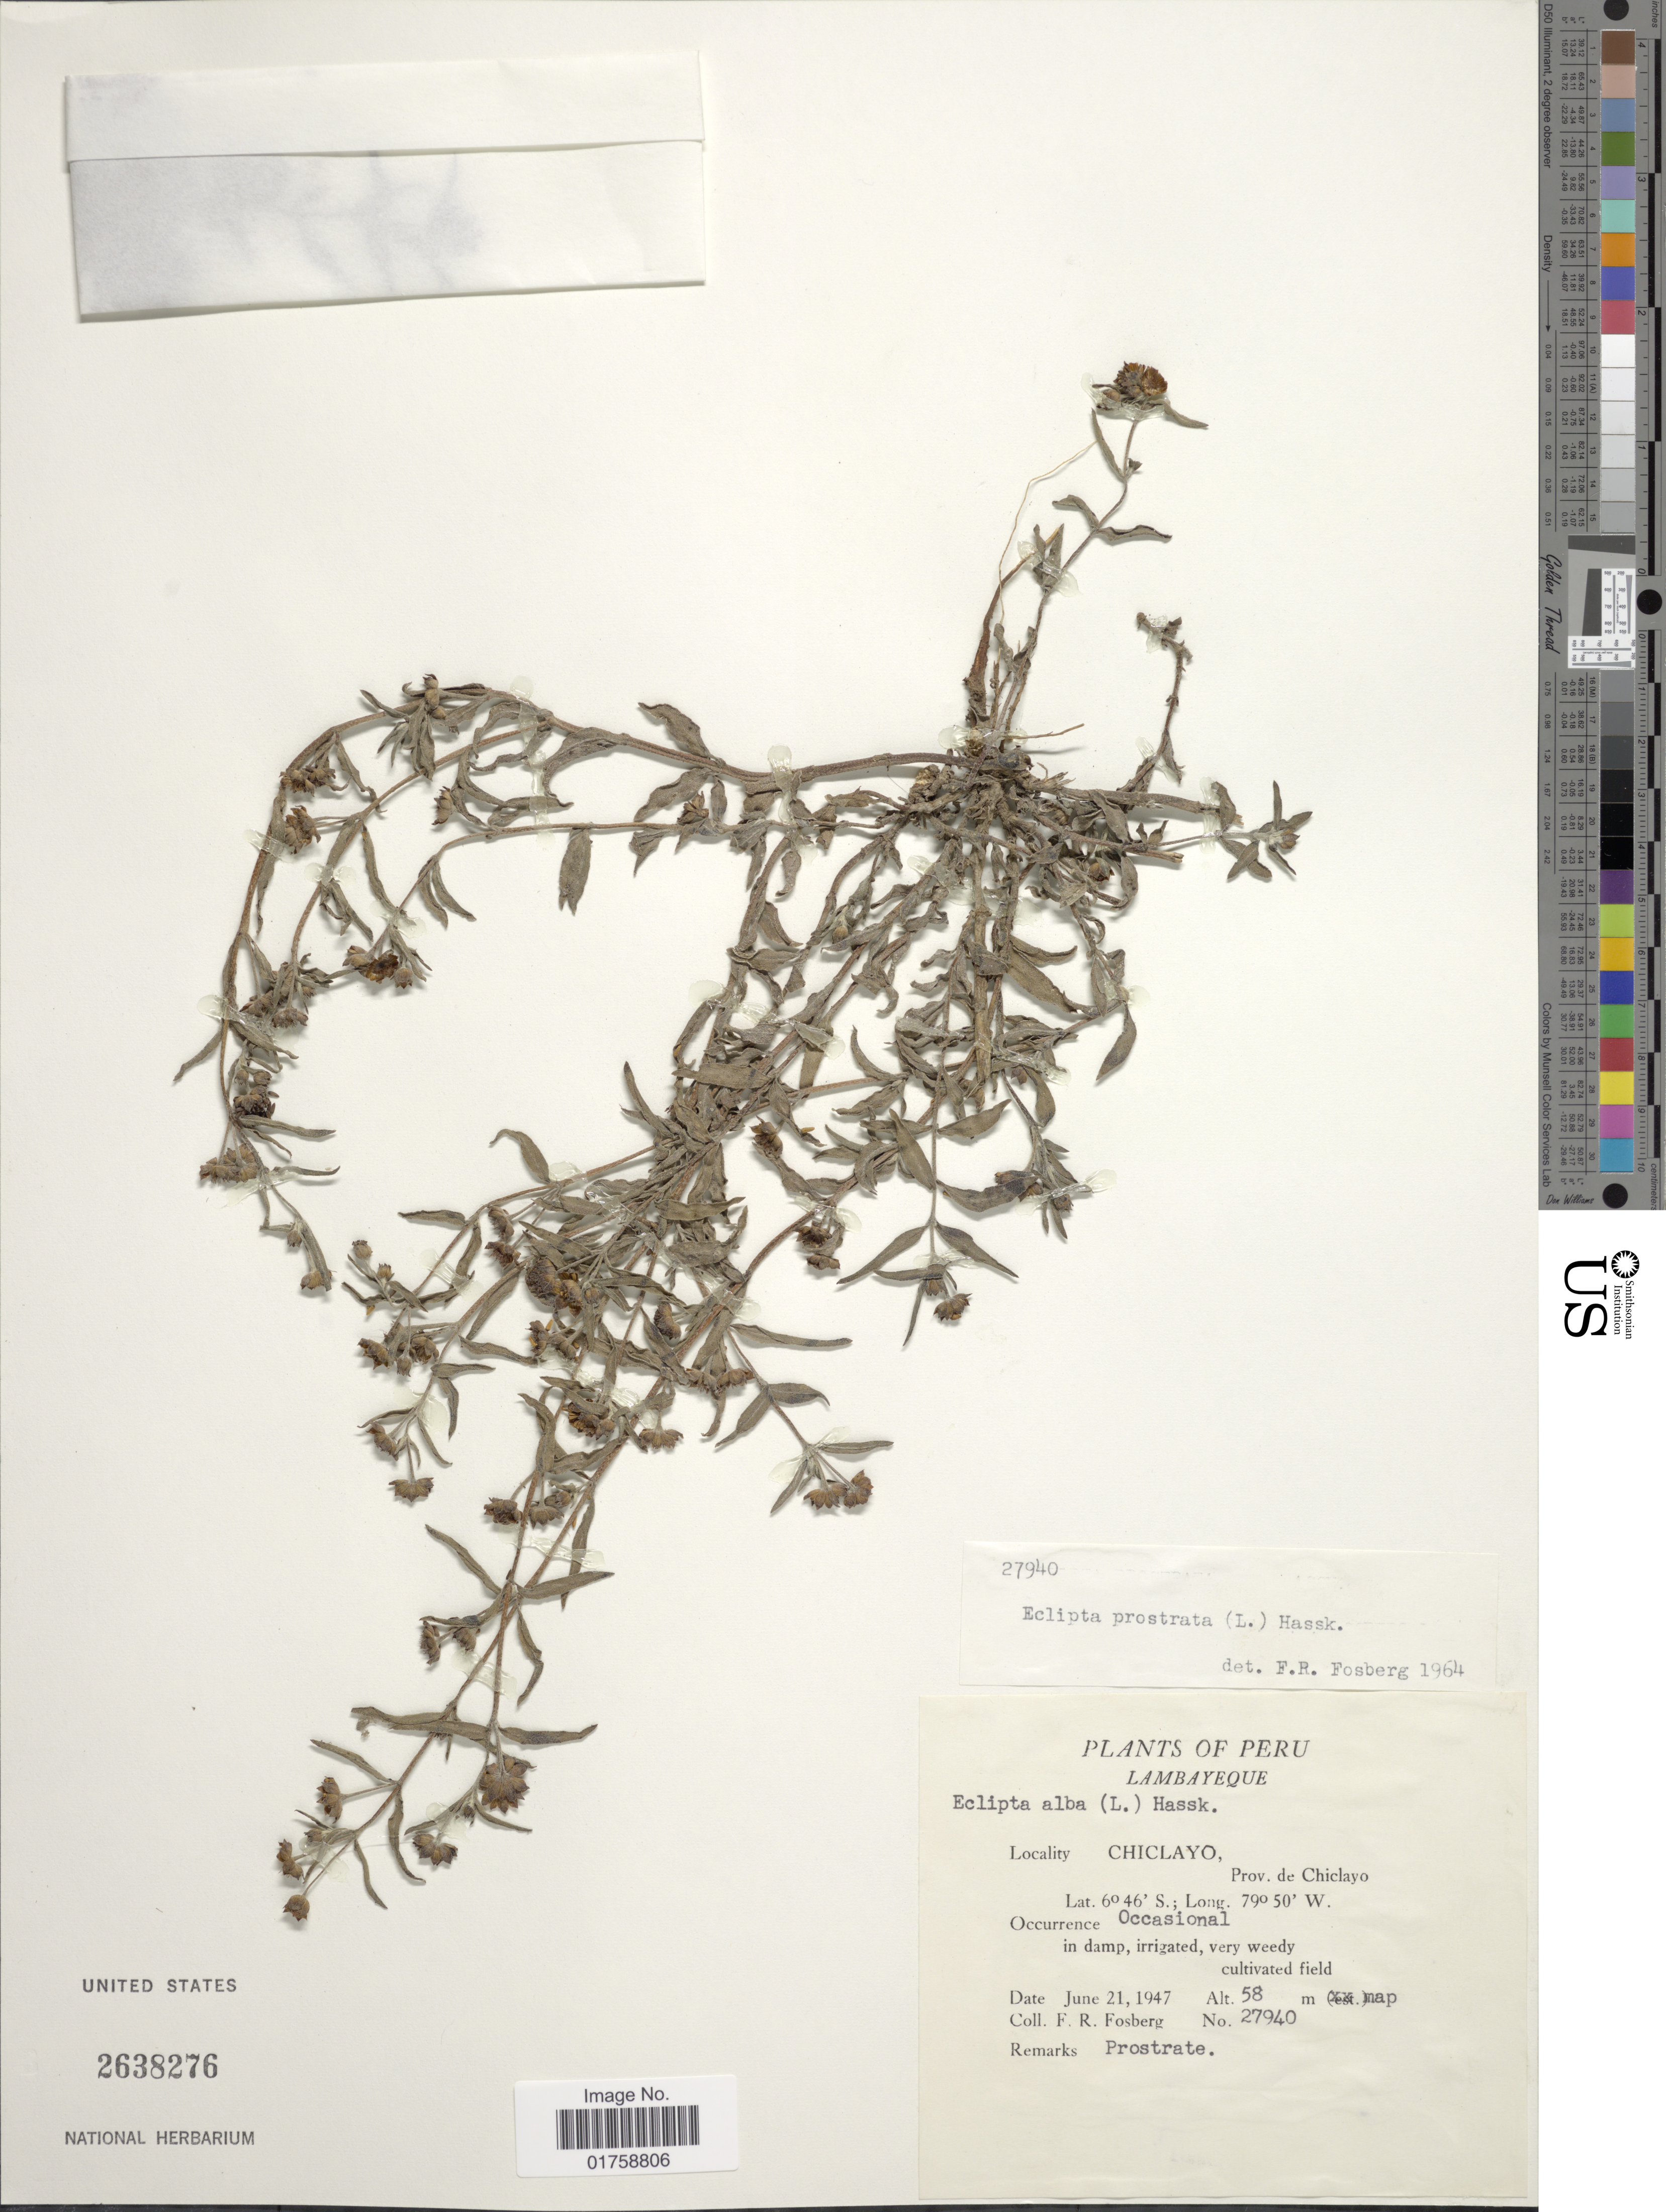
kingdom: Plantae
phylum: Tracheophyta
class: Magnoliopsida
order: Asterales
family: Asteraceae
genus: Eclipta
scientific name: Eclipta prostrata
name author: (L.) L.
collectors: F. R. Fosberg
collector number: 27940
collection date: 1947-06-21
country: Peru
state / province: Lambayeque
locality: Peru. Lambayeque. Chiclayo. Prov. de Chiclayo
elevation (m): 58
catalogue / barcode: US 2638276